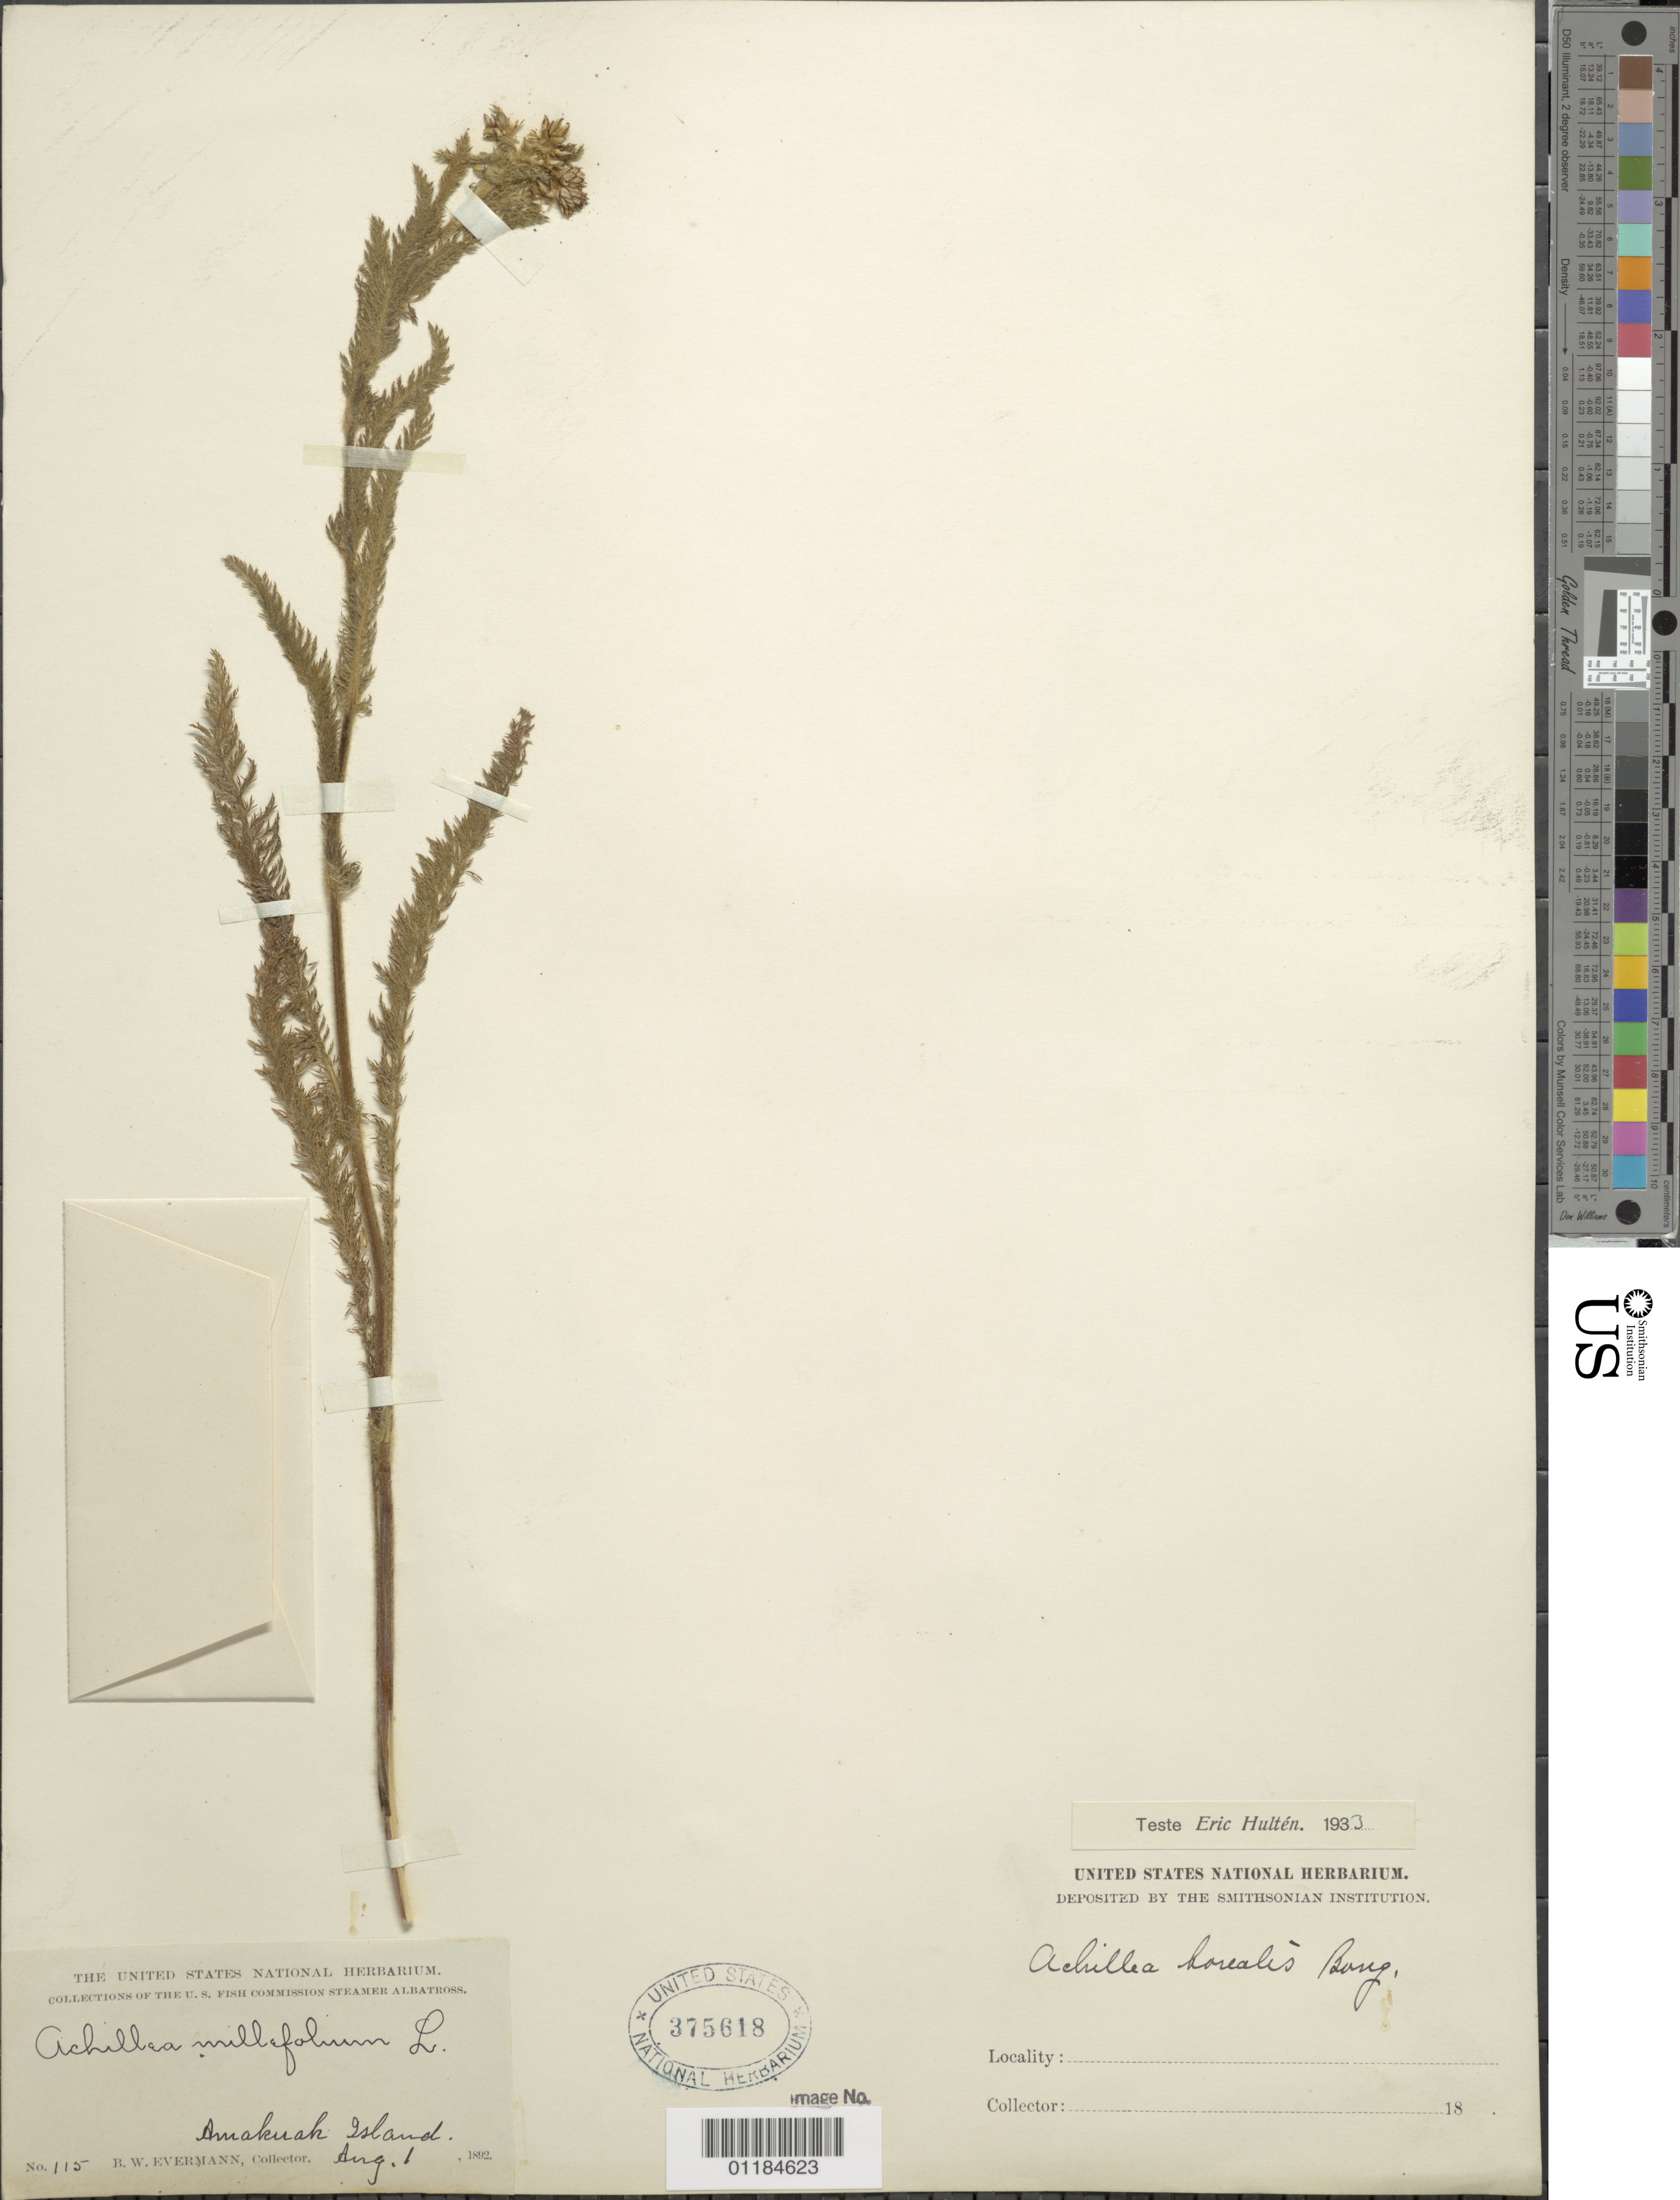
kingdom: Plantae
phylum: Tracheophyta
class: Magnoliopsida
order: Asterales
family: Asteraceae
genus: Achillea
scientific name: Achillea borealis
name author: Bong.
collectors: B. W. Evermann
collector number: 115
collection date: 1892-08-01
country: United States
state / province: Alaska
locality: Amakuak Island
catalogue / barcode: US 375618